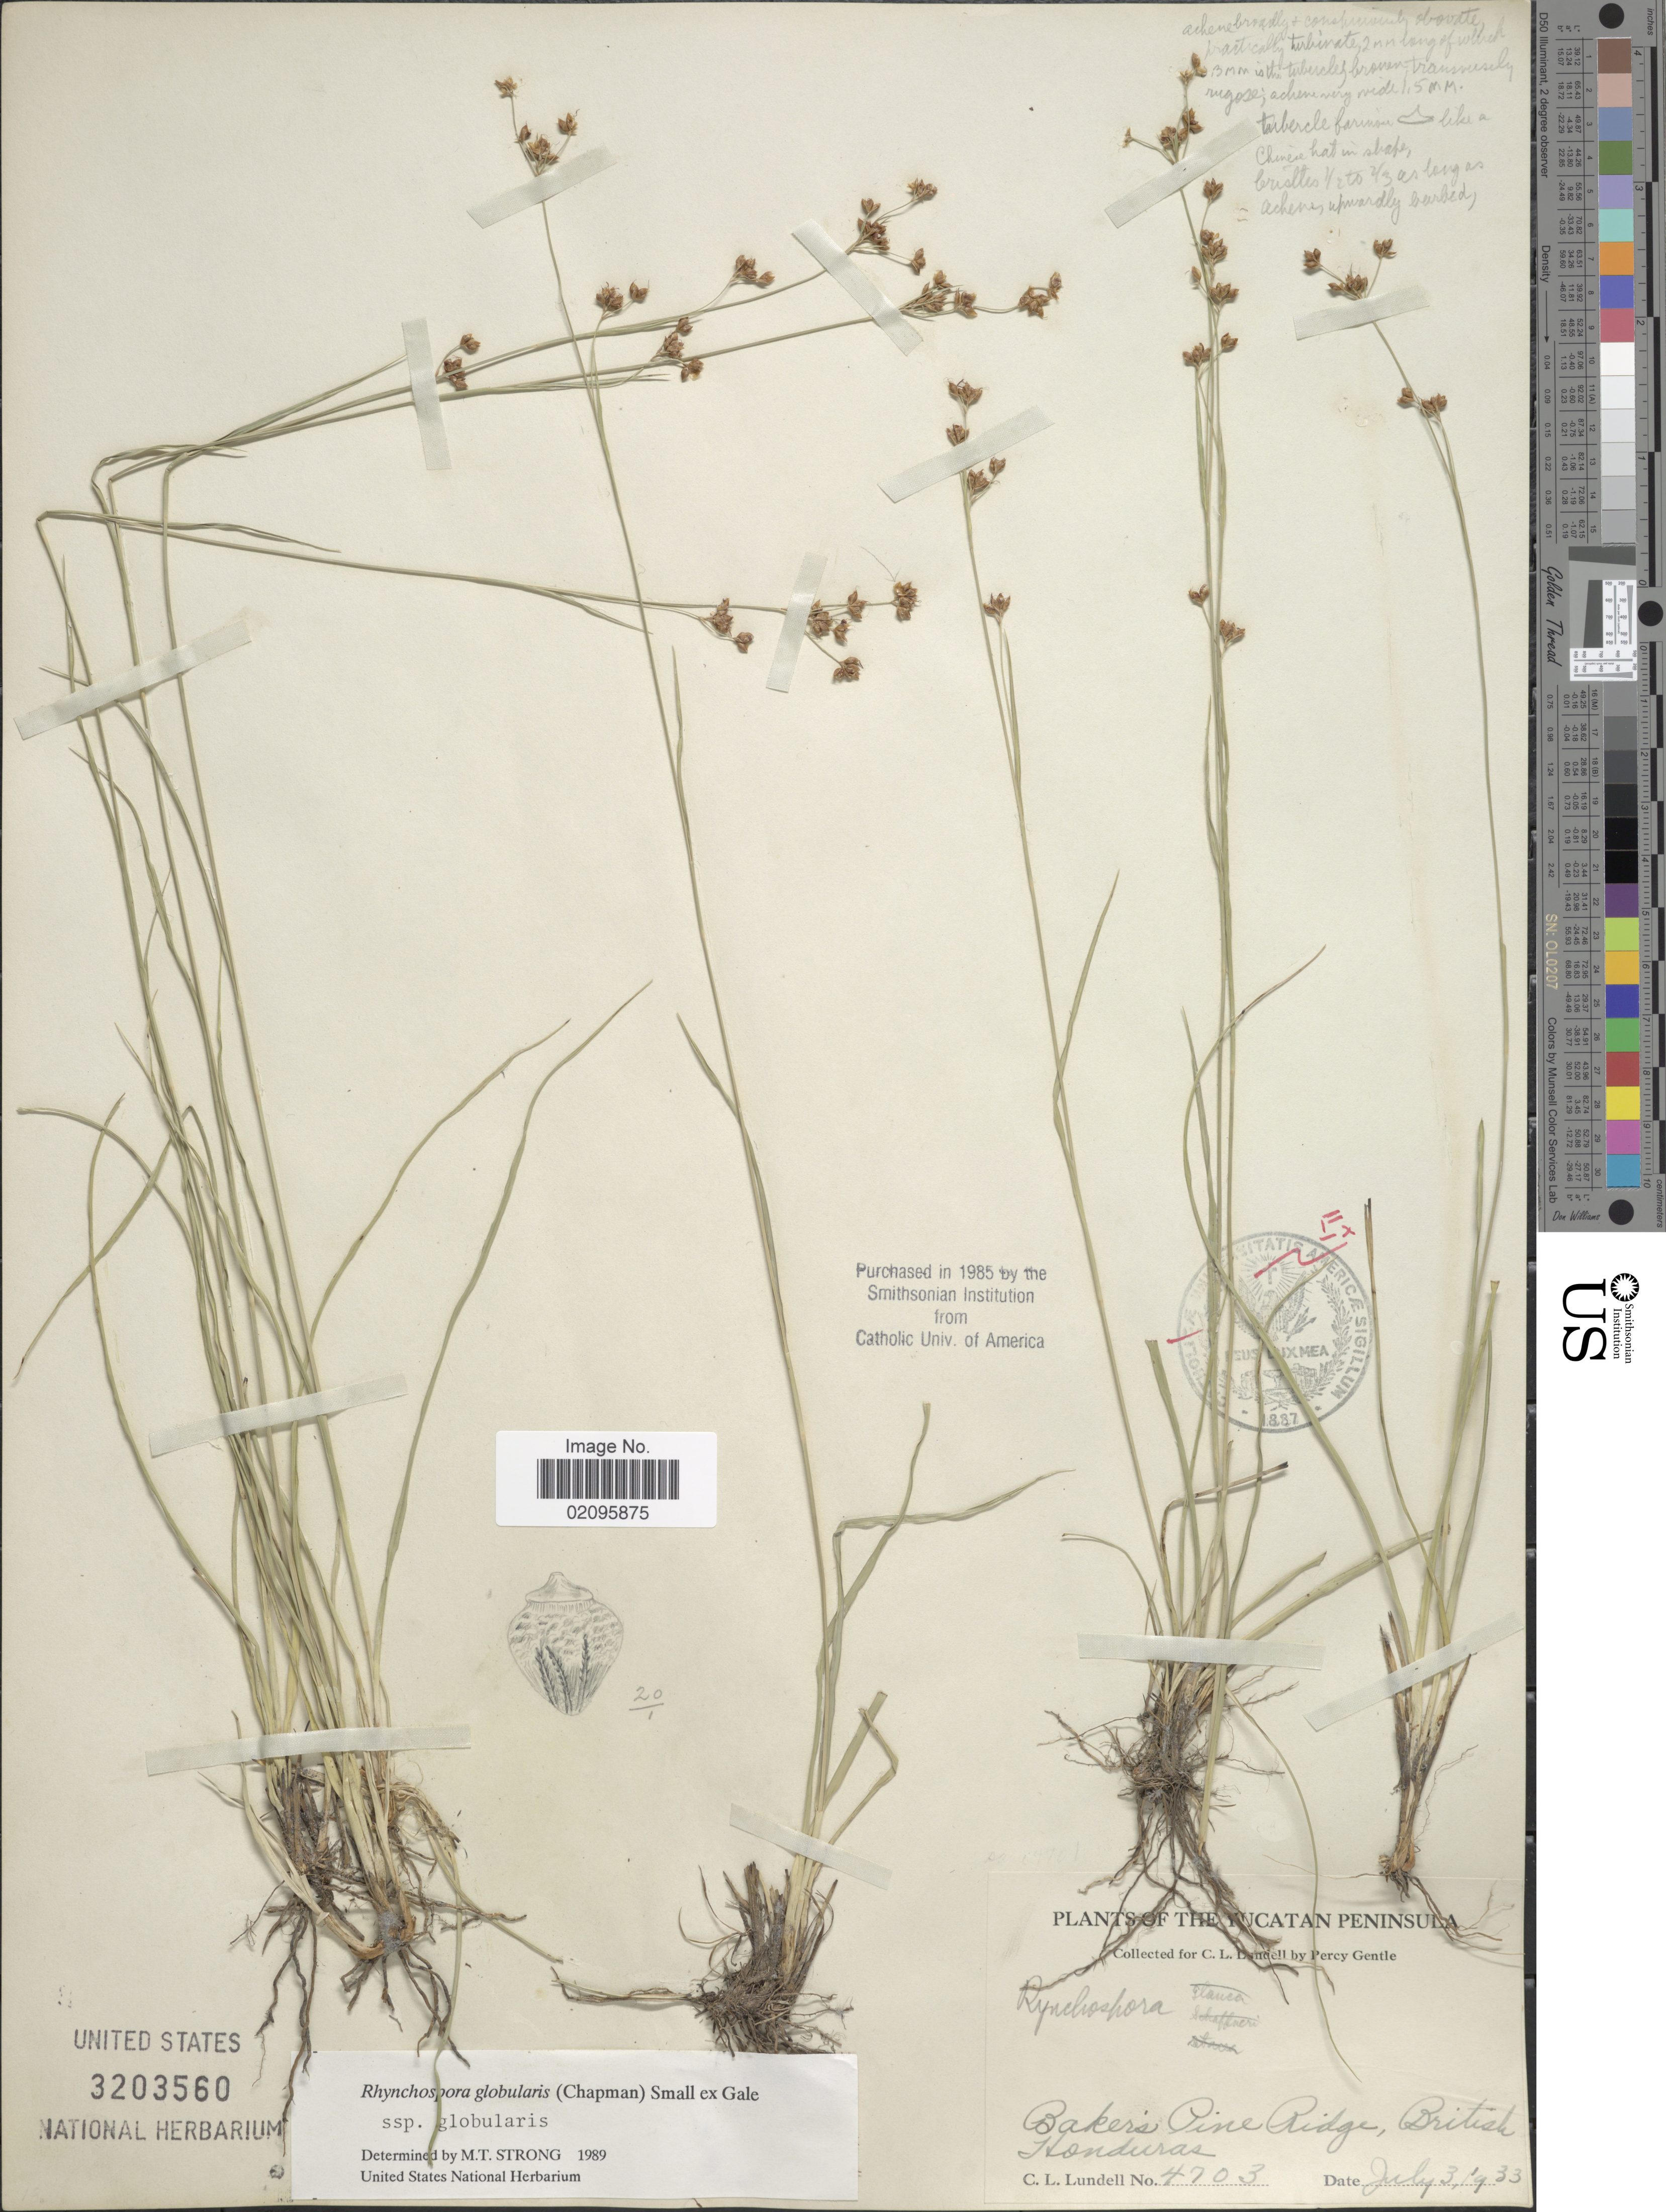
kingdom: Plantae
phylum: Tracheophyta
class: Liliopsida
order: Poales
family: Cyperaceae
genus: Rhynchospora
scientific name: Rhynchospora globularis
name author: (Chapm.) Small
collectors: P. H. Gentle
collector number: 4703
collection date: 1933-07-03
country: Belize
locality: British Honduras, The Yucatan Peninsula, Baker's Pine Ridge.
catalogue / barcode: US 3203560